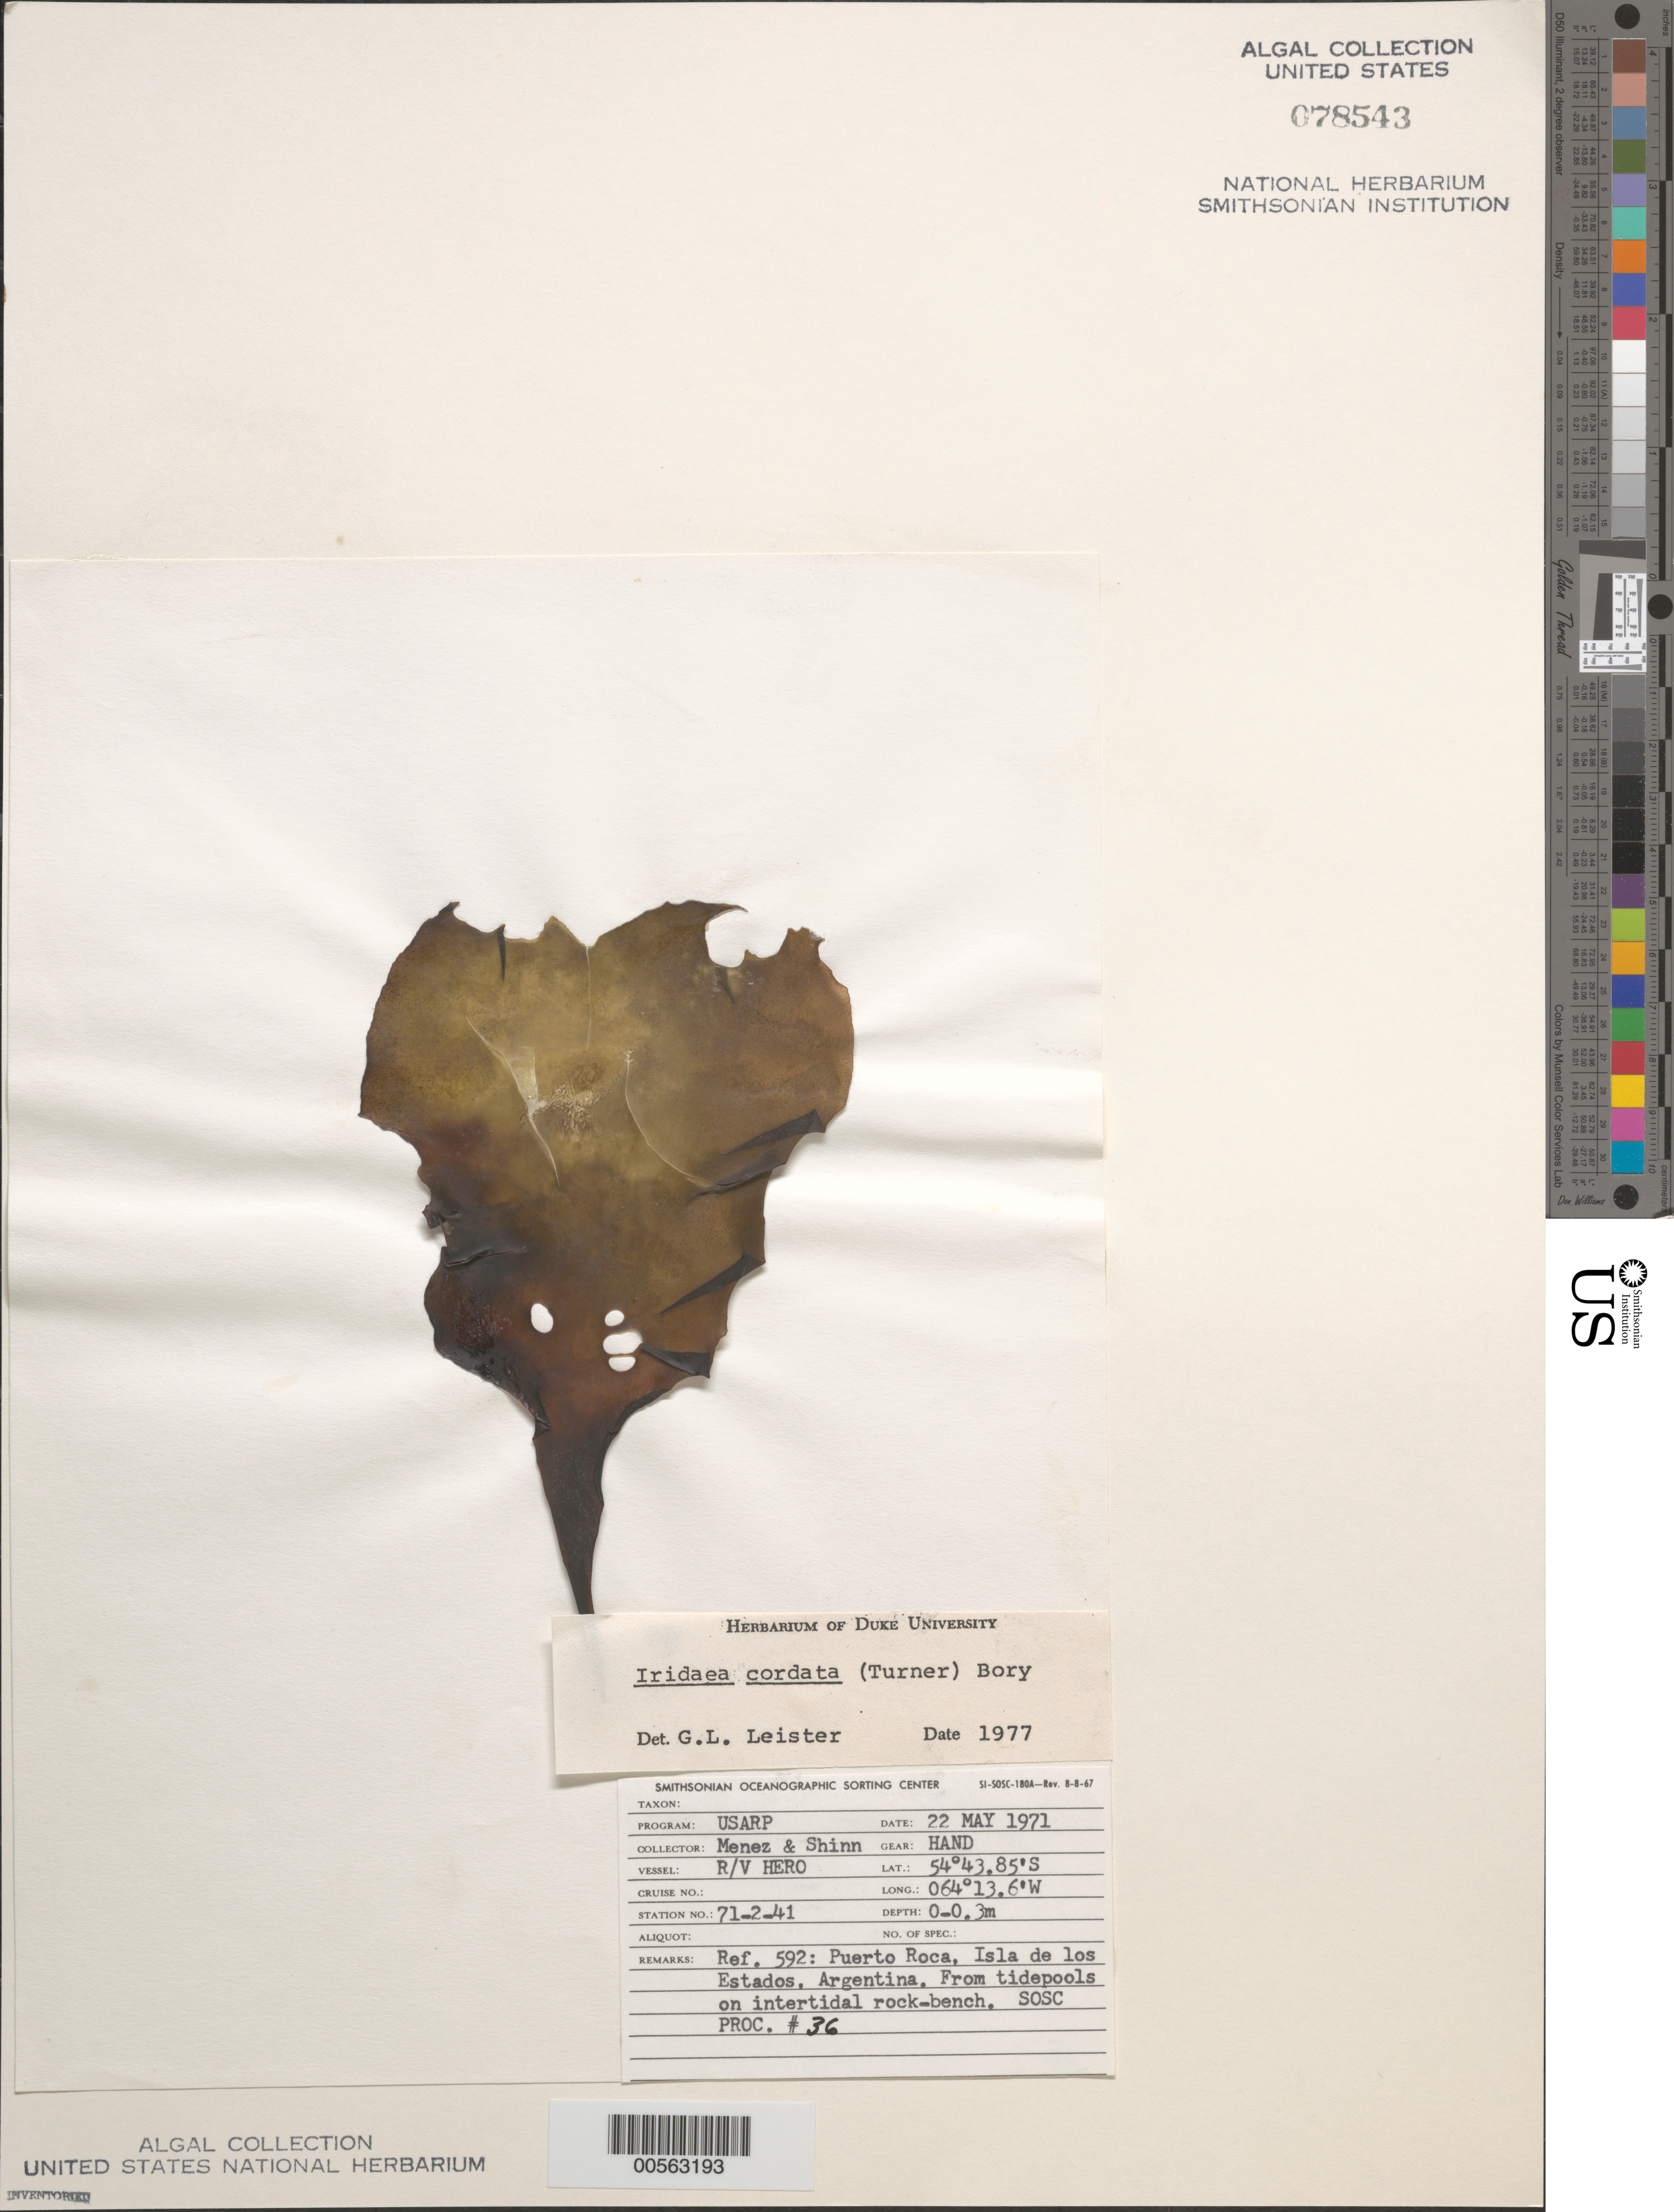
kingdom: Plantae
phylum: Rhodophyta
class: Florideophyceae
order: Gigartinales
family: Gigartinaceae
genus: Iridaea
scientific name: Iridaea cordata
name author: (Turner) Bory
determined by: Leister, G. L.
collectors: Meñez & -. Shinn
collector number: Station 71-2-41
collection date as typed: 22 May 1971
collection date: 1971-05-22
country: Argentina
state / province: Tierra del Fuego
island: Isla de los Estados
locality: Puerto Roca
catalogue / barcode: US 78543